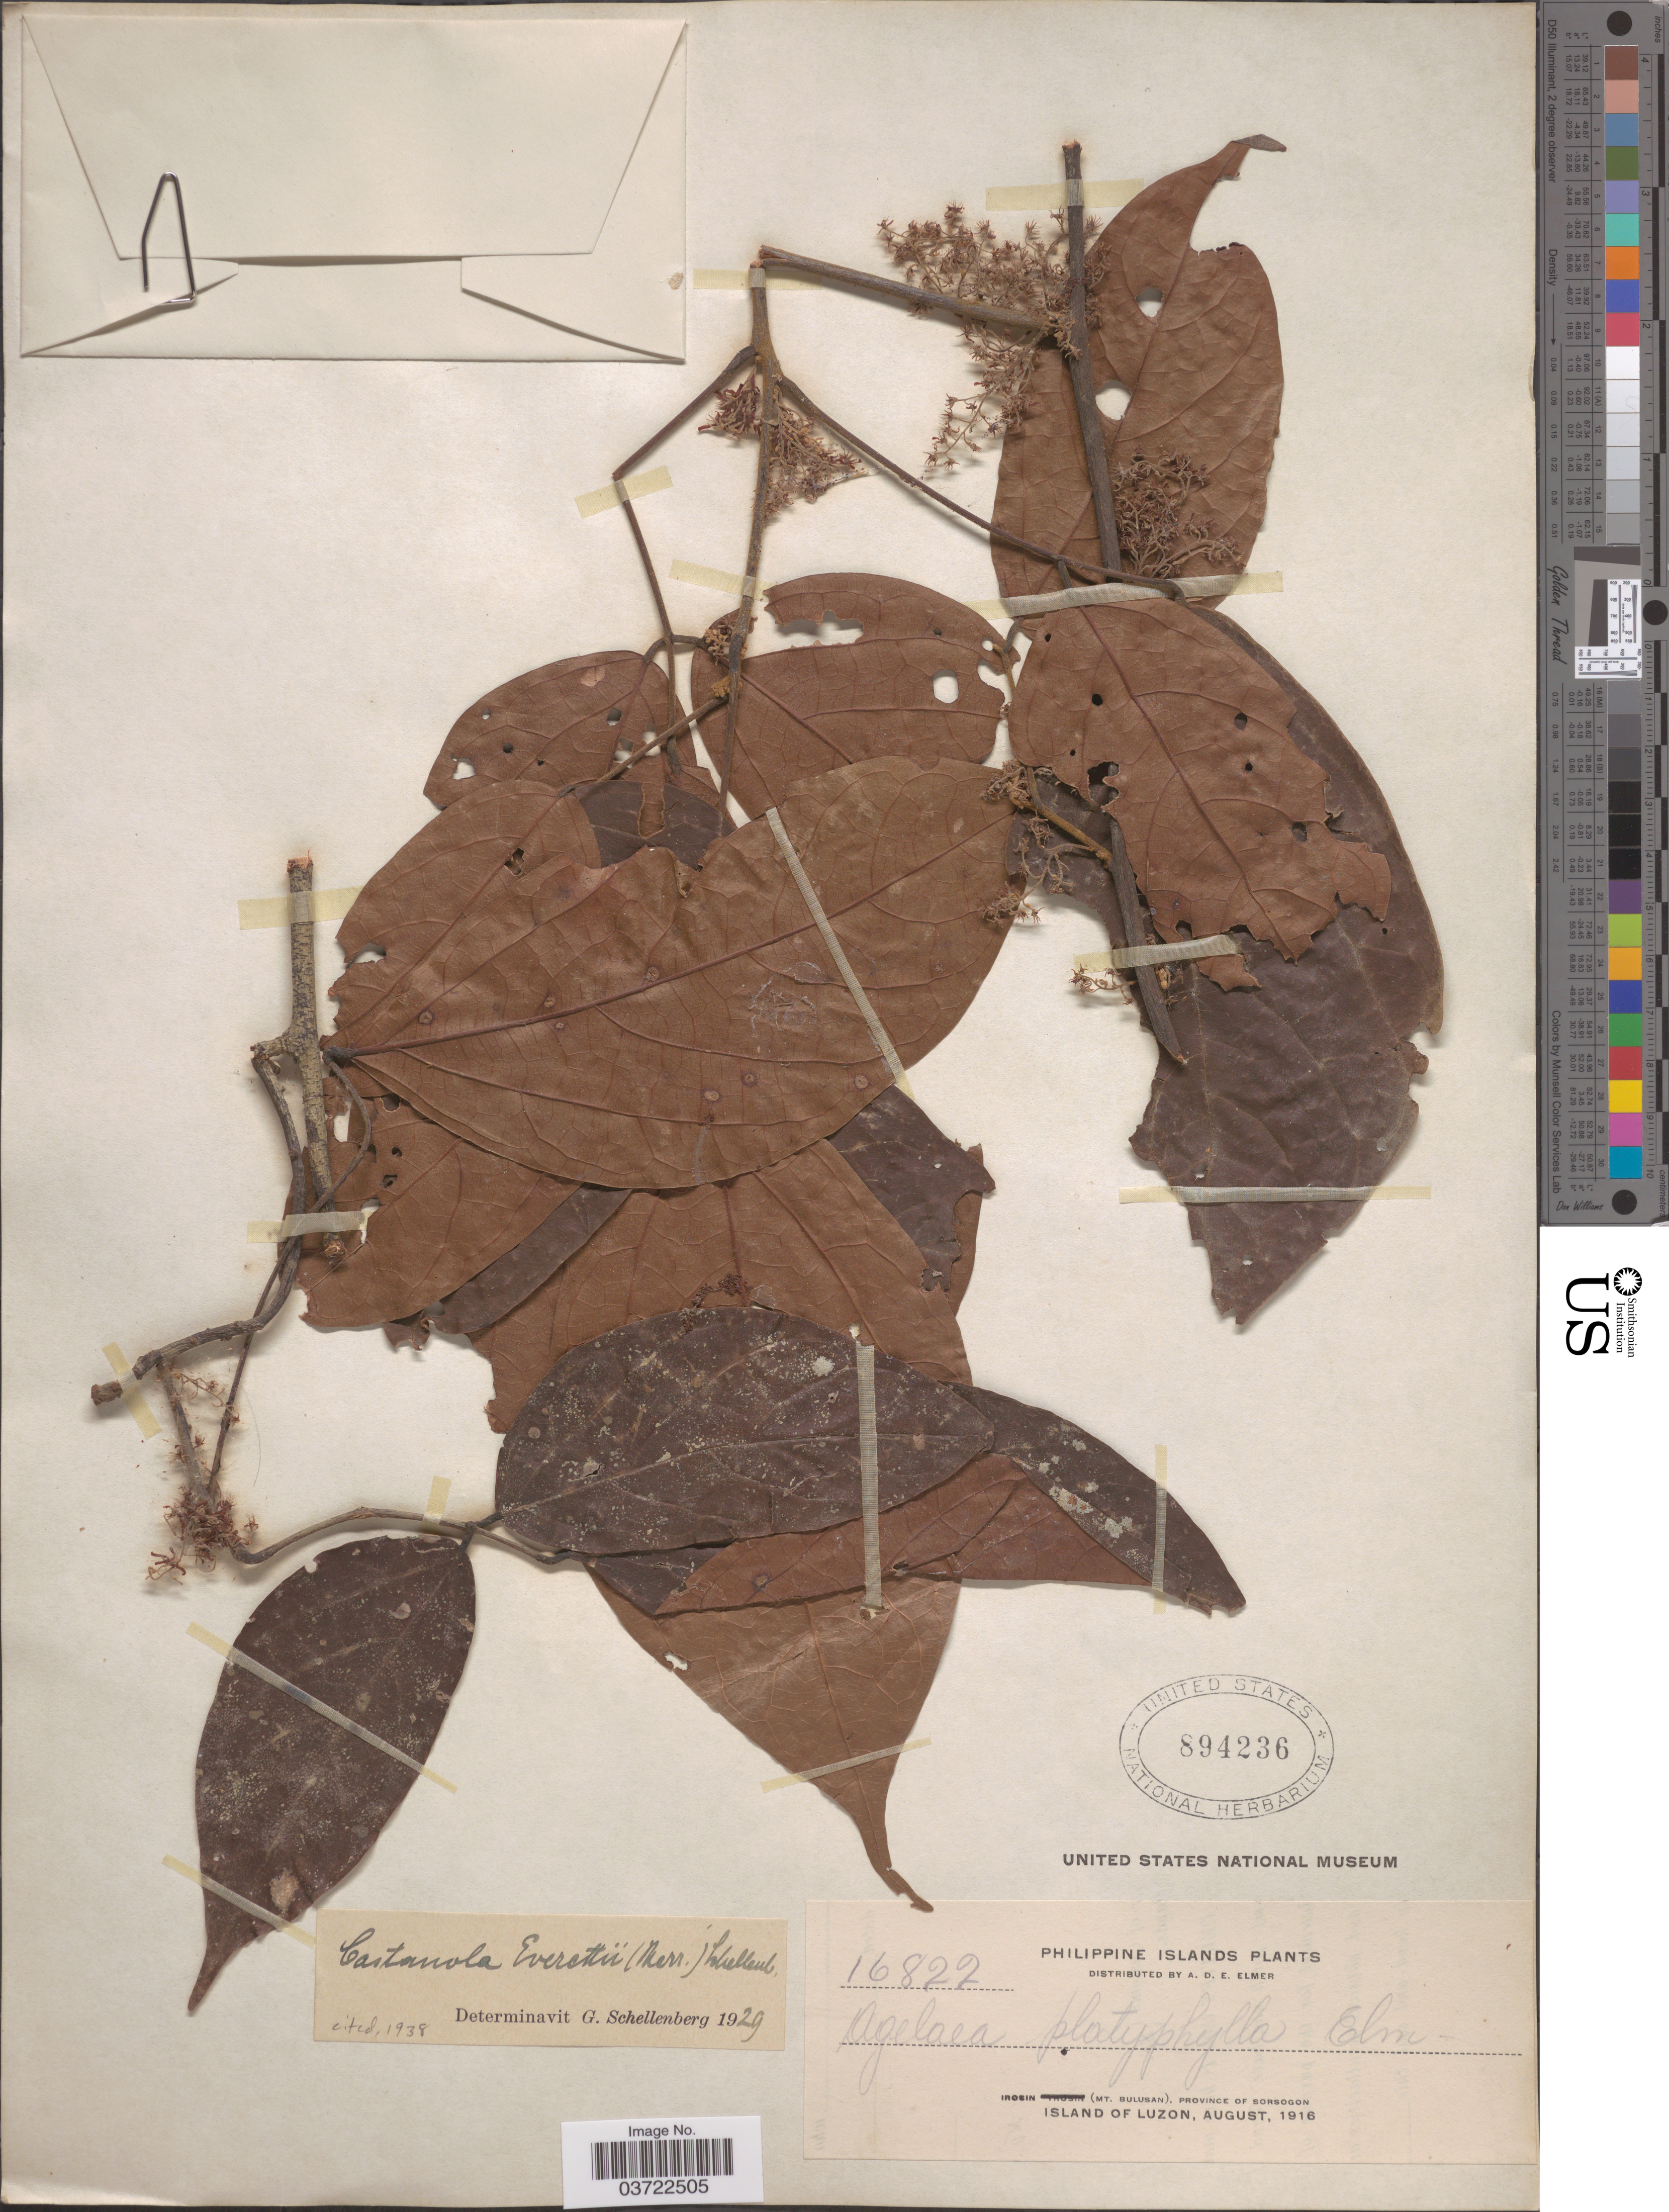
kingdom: Plantae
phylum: Tracheophyta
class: Magnoliopsida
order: Oxalidales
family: Connaraceae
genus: Agelaea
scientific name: Agelaea borneensis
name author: (Hook. f.) Merr.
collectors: A. D. E. Elmer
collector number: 16822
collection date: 1916-08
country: Philippines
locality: Philippine Islands. Irosin (Mt. Bulusan), Province of Sorsogon, Island of Luzon.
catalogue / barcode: US 894236